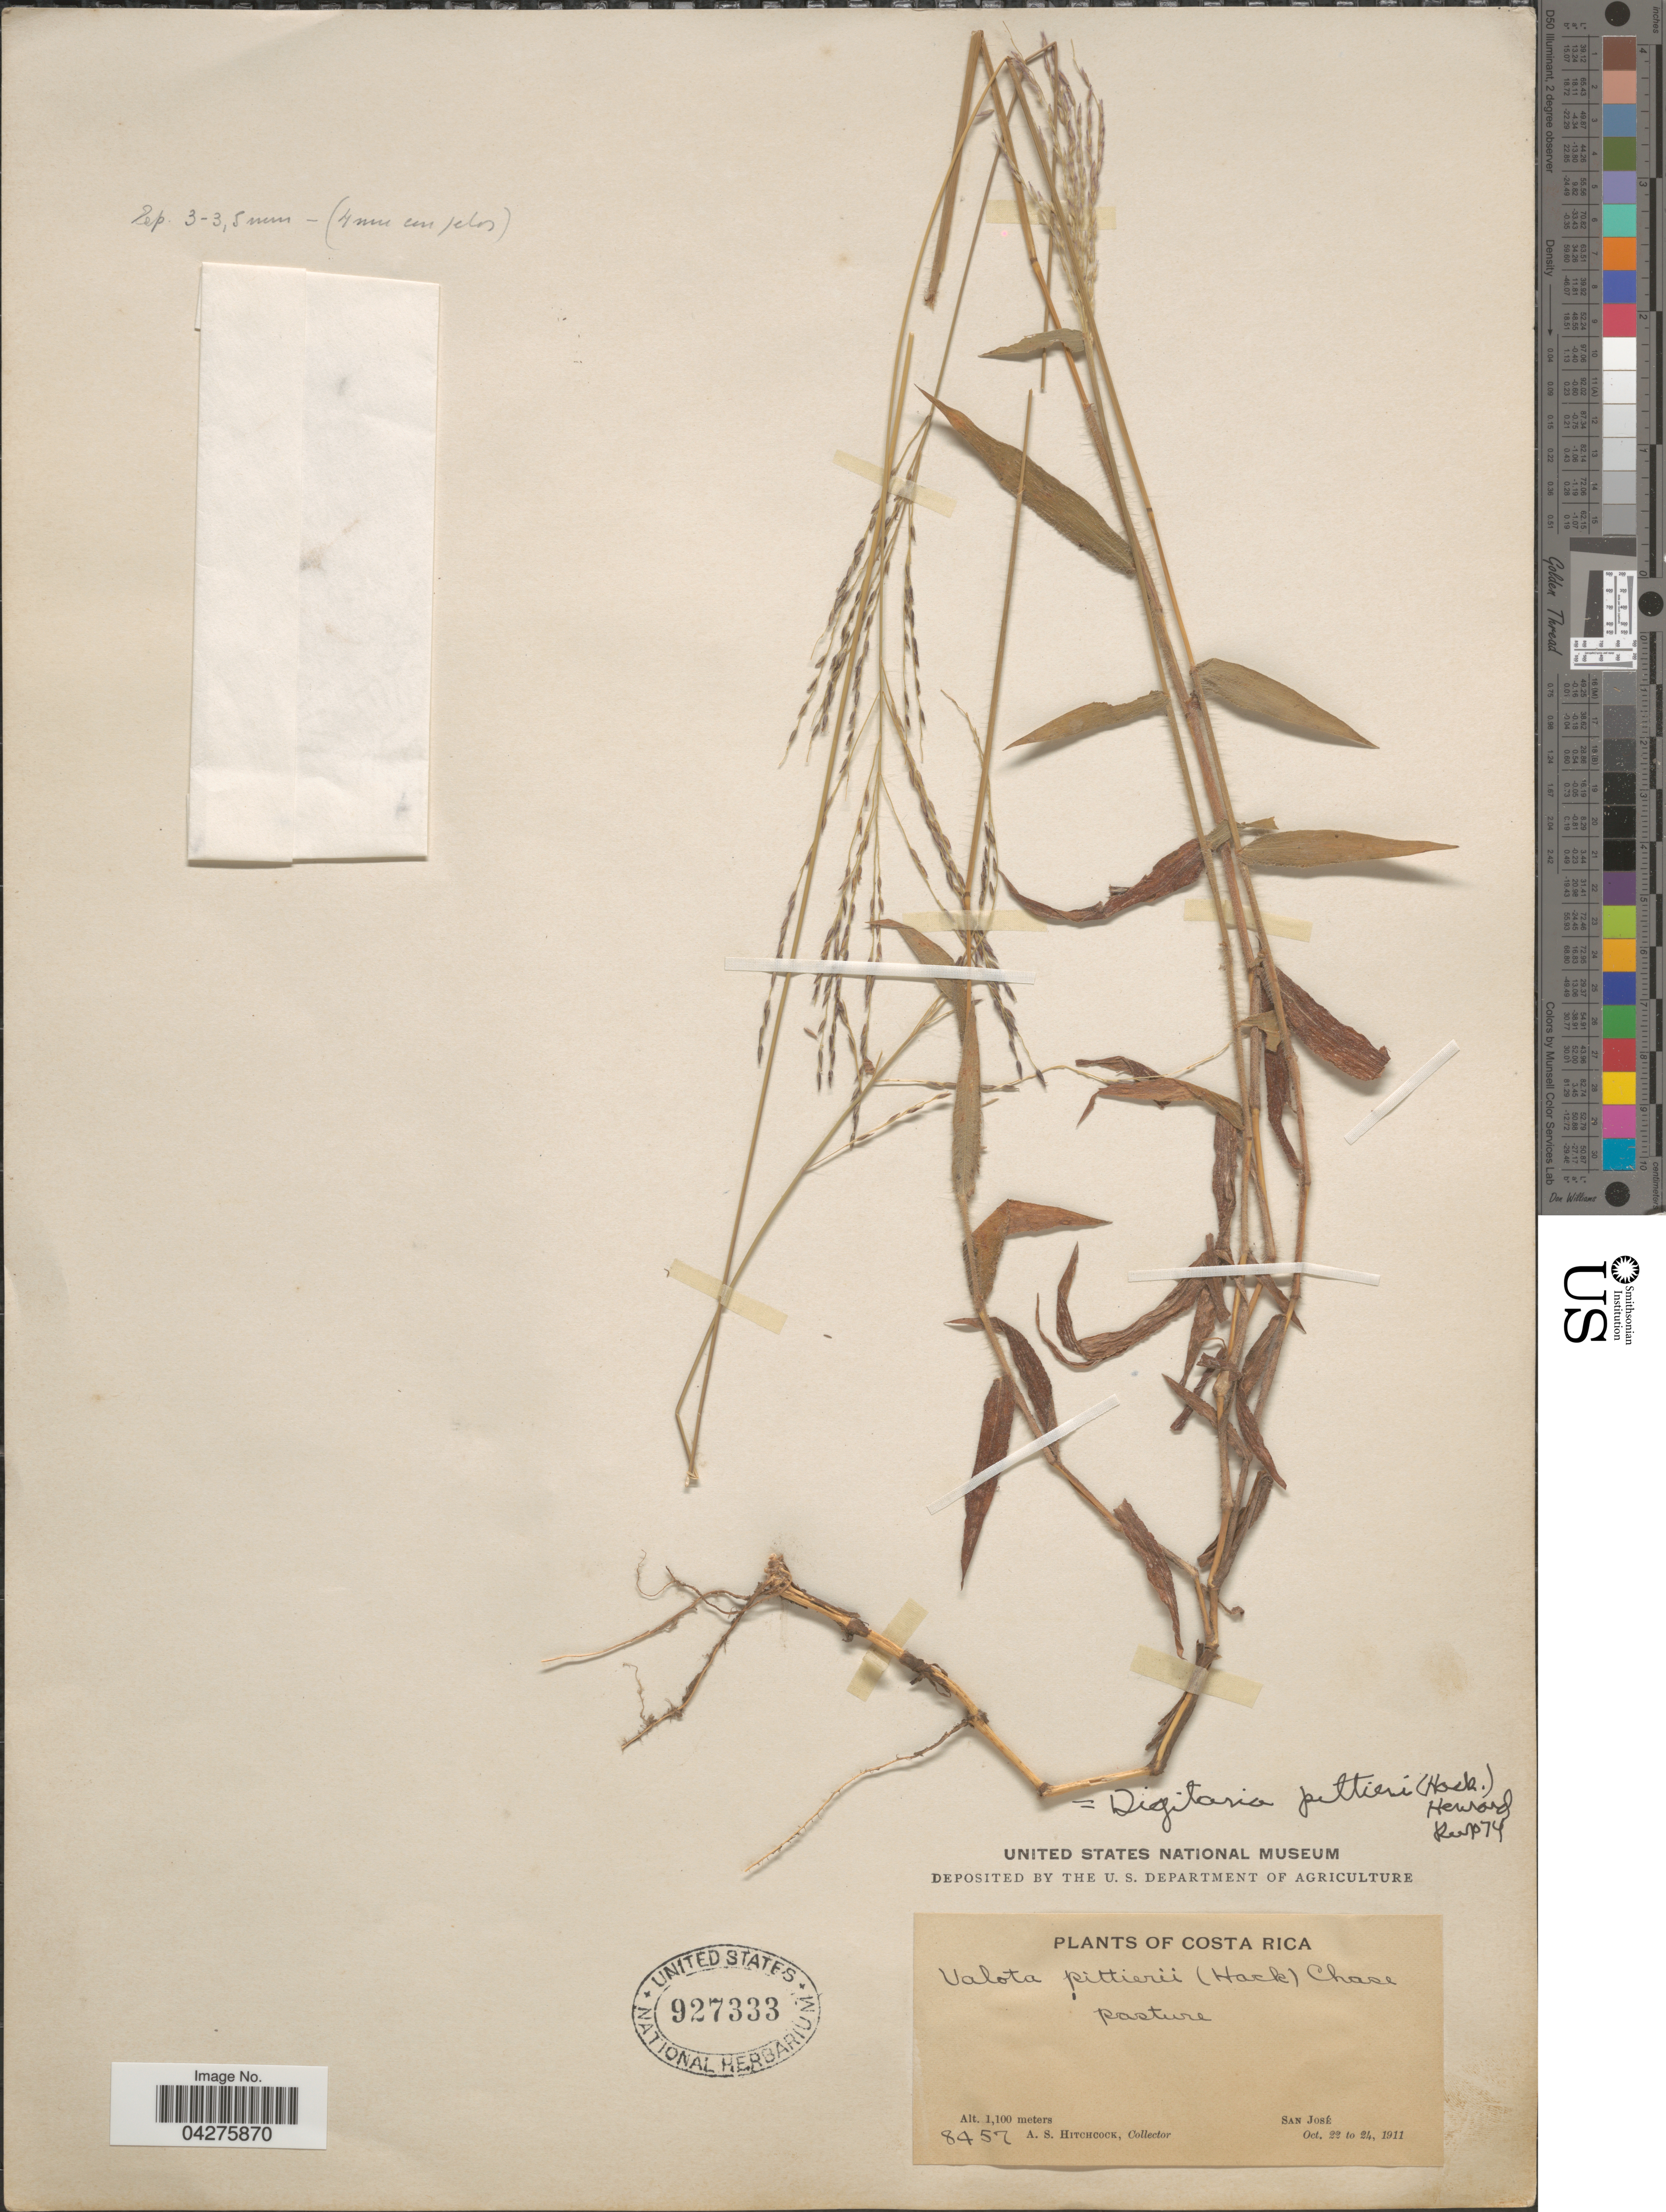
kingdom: Plantae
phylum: Tracheophyta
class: Liliopsida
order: Poales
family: Poaceae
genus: Digitaria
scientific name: Digitaria pittieri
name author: (Hack.) Henr.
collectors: A. S. Hitchcock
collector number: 8457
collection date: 1911-10-22/1911-10-24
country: Costa Rica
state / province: San José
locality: Pasture.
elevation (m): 1100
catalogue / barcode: US 927333